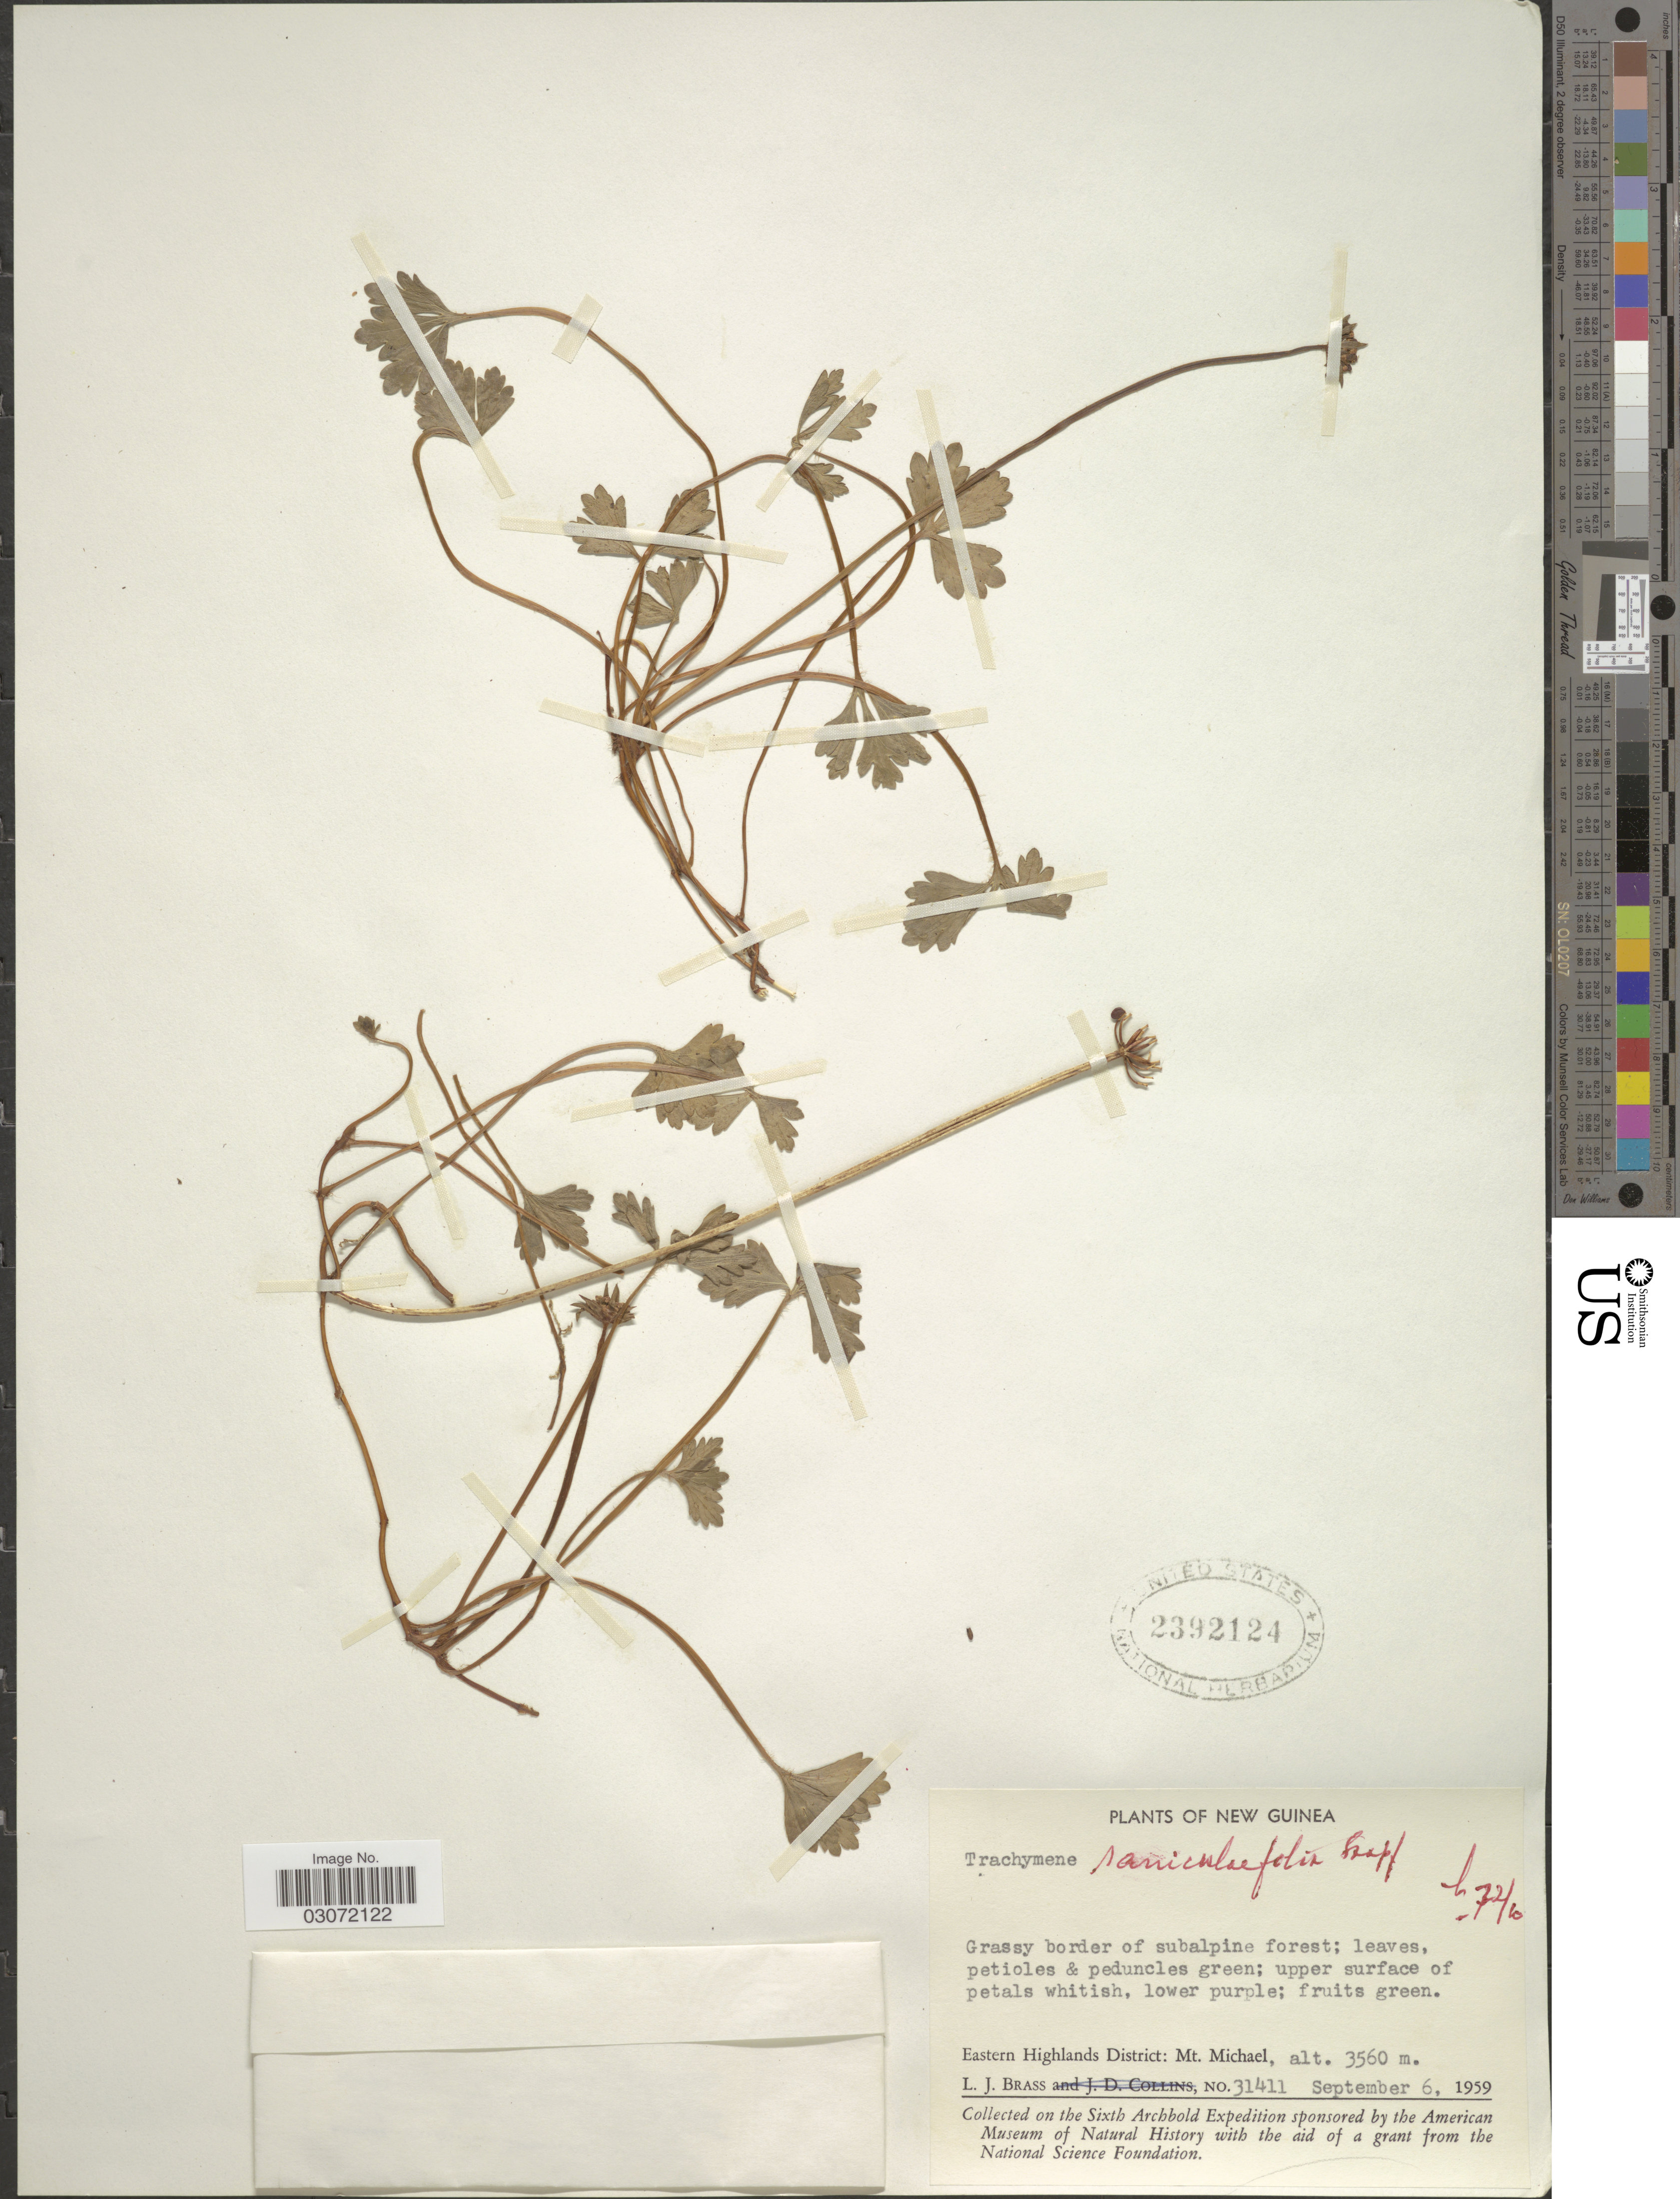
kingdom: Plantae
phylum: Tracheophyta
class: Magnoliopsida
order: Apiales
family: Araliaceae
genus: Trachymene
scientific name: Trachymene saniculaefolia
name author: Stapf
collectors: L. J. Brass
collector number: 31411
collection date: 1959-09-06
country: Papua New Guinea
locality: New Guinea. Eastern Highlands District: Mt. Michael.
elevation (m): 3560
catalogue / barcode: US 2392124